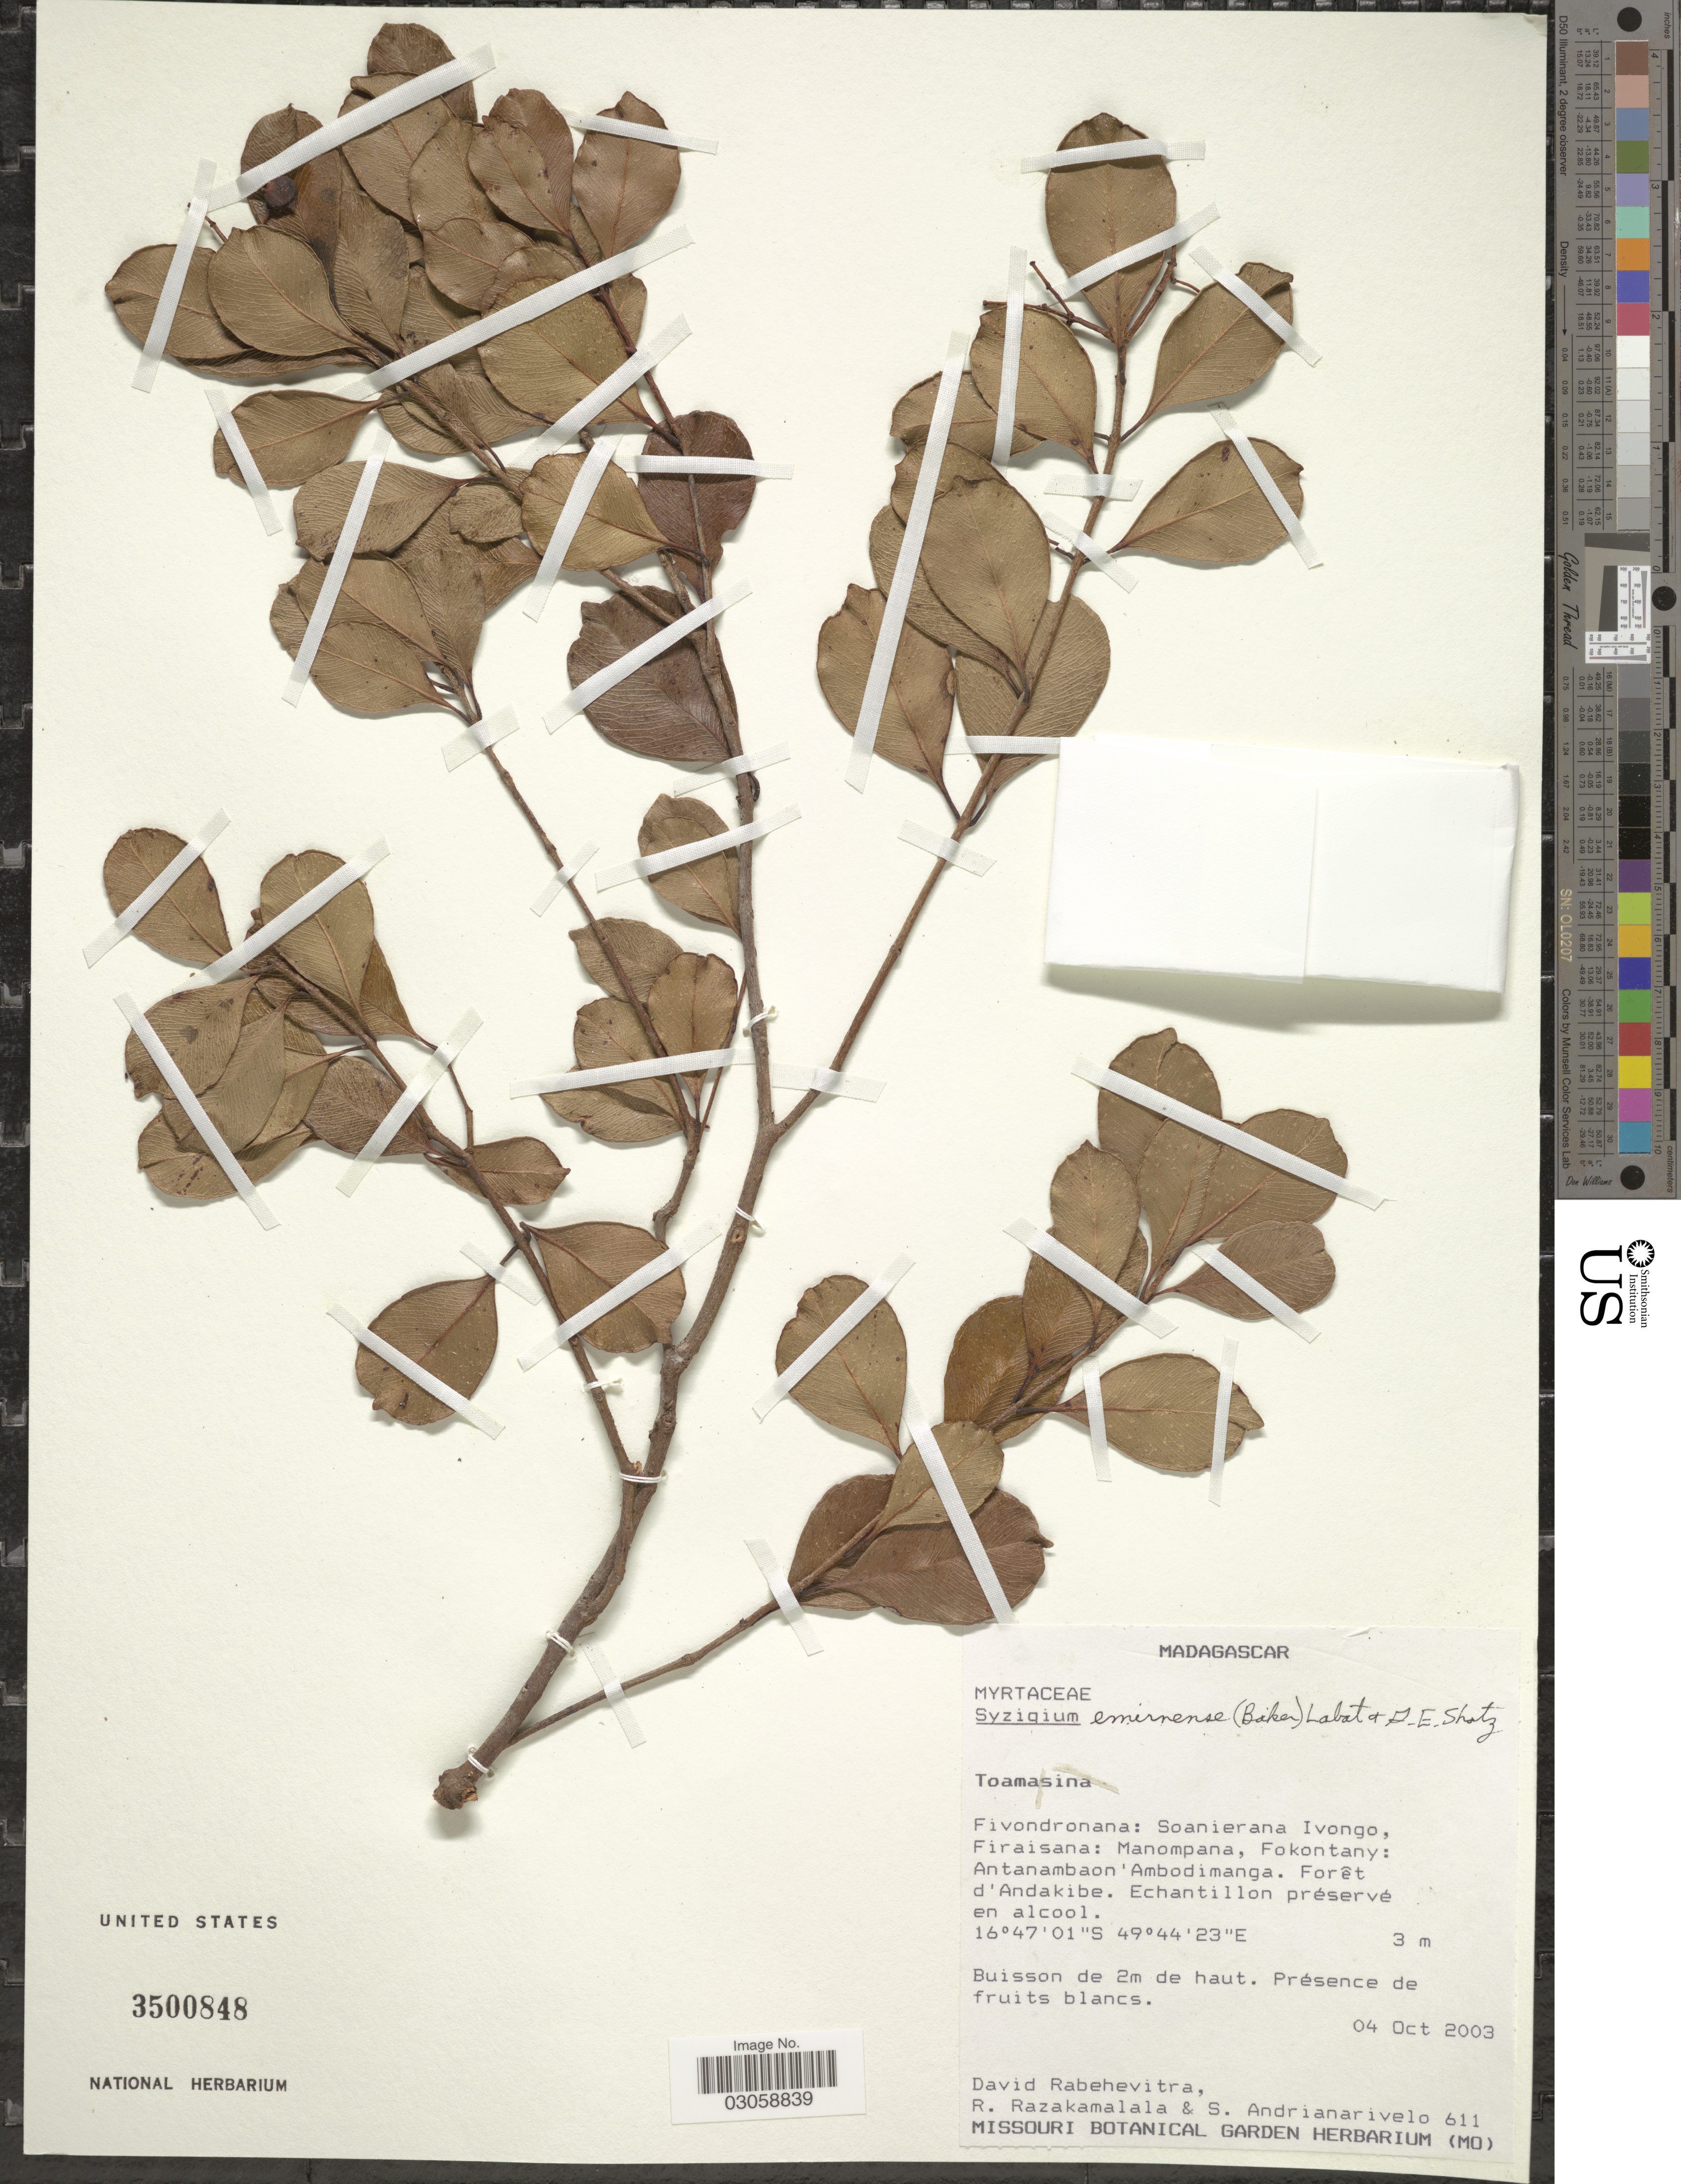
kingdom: Plantae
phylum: Tracheophyta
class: Magnoliopsida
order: Myrtales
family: Myrtaceae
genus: Syzygium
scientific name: Syzygium emirnense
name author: (Baker) Labat & G.E. Schatz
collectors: D. Rabehevitra, R. Razakamalala & S. Andrianarivelo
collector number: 611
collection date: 2003-10-04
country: Madagascar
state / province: Analanjirofo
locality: Fivondronana: Soanierana Ivongo, Firaisana: Manompana, Fokontany: Antanambaon 'Ambodimanga, Forêt d'Andakibe.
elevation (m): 3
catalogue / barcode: US 3500848